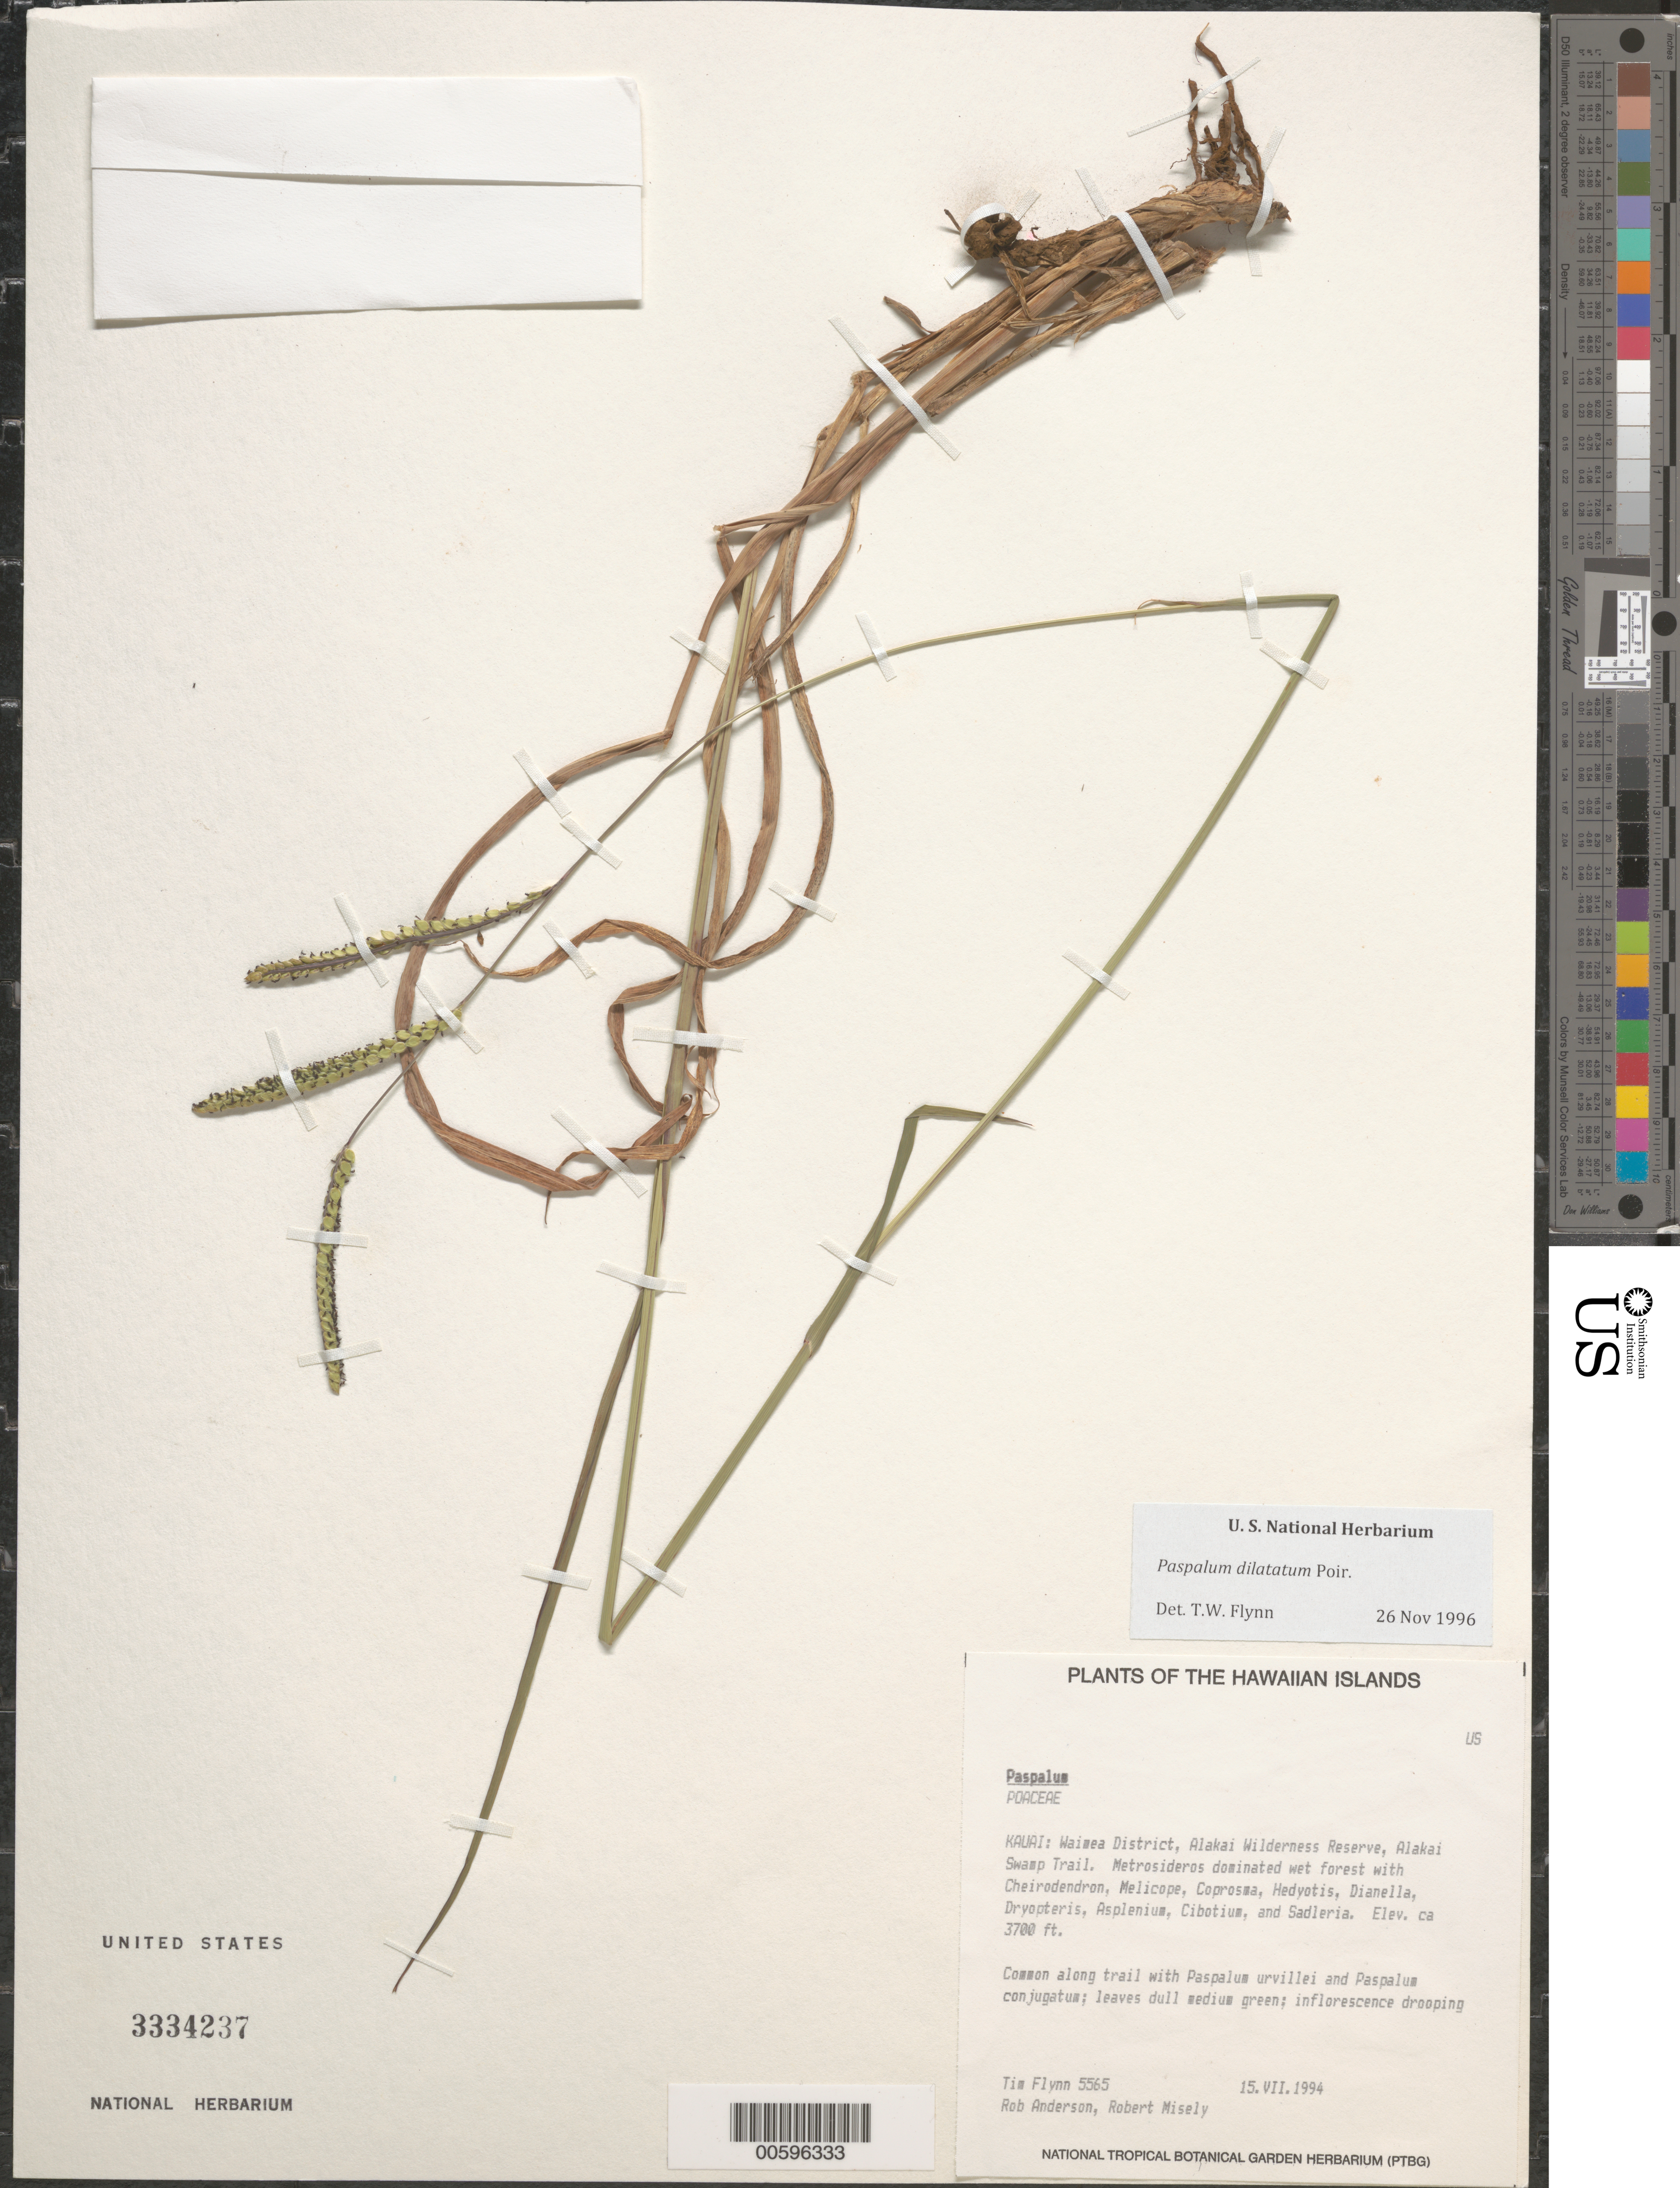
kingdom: Plantae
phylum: Tracheophyta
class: Liliopsida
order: Poales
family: Poaceae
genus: Paspalum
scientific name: Paspalum dilatatum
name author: Poir.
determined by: Flynn, T. W.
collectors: T. W. Flynn, R. Anderson & R. Misely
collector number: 5565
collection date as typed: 15 Jul 1994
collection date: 1994-07-15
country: United States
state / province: Hawaii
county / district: Kauai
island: Kaua'i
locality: Waimea District, Alakai Wilderness Res, Alakai Swamp Trail.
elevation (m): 1128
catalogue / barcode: US 3334237